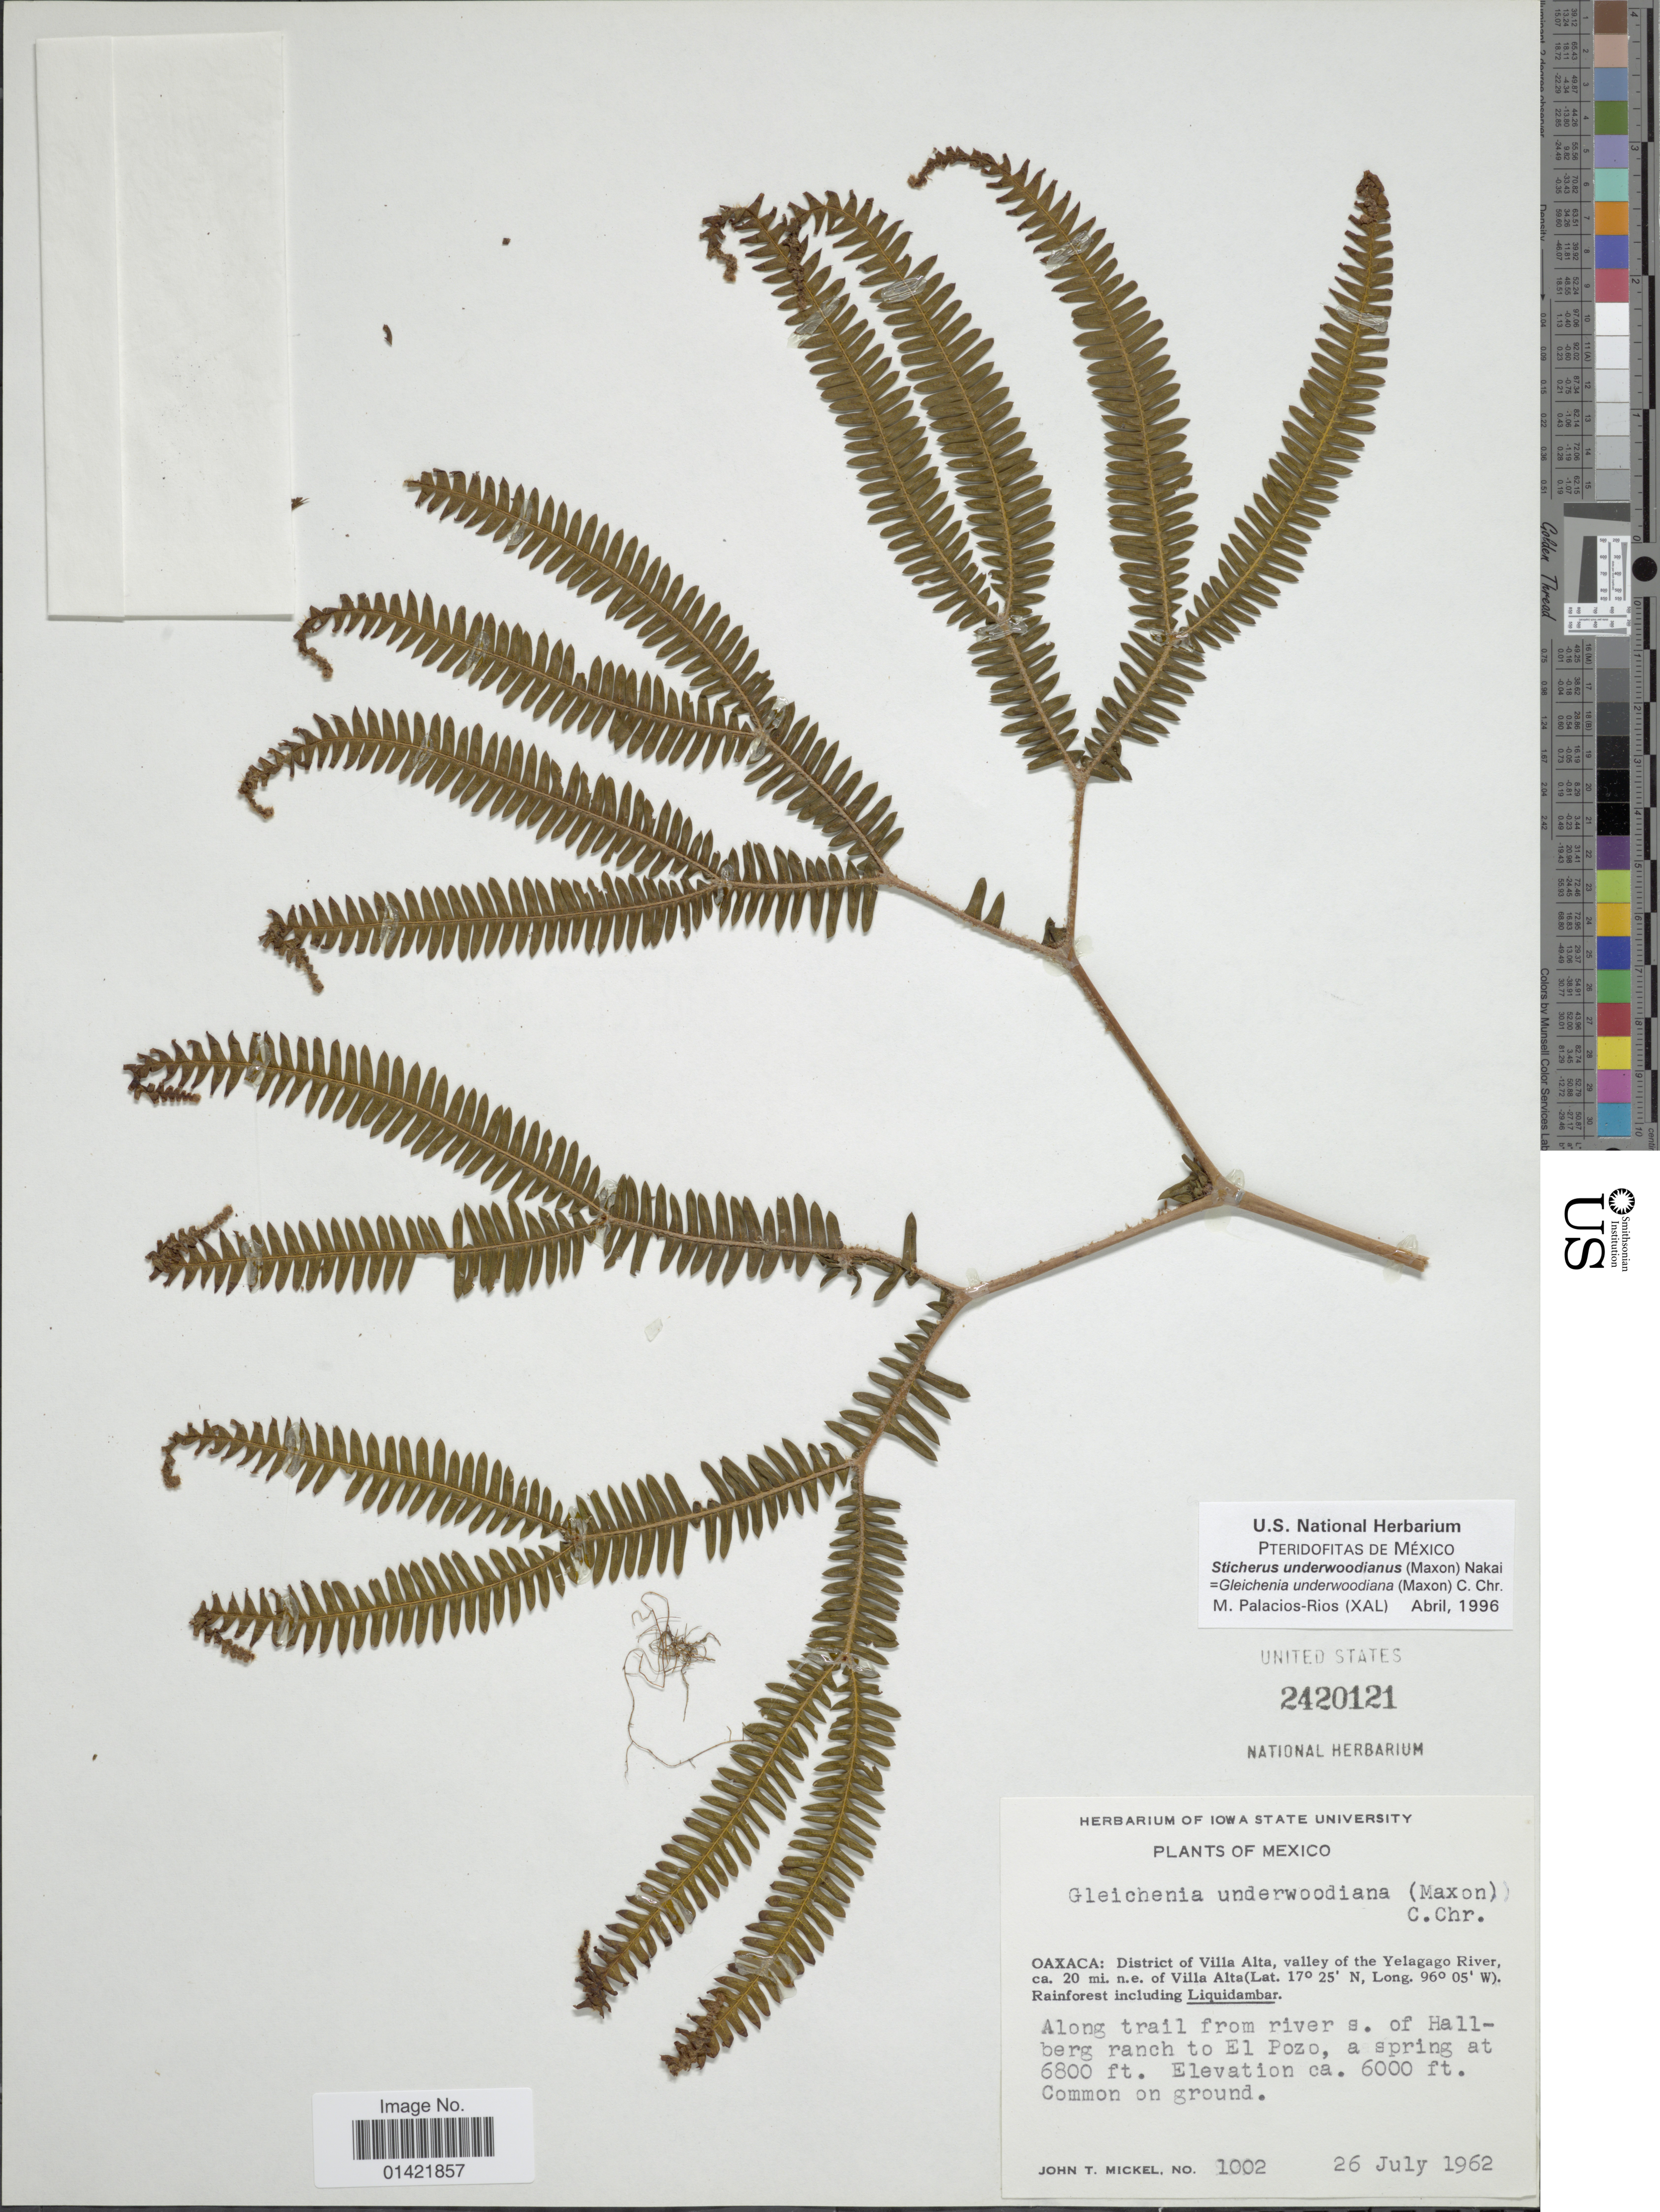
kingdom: Plantae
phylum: Tracheophyta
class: Polypodiopsida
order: Gleicheniales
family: Gleicheniaceae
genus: Sticherus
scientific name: Sticherus underwoodianus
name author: (Maxon) Nakai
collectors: J. T. Mickel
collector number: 1002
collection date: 1962-07-26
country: Mexico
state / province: Oaxaca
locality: District of Villa Alta, valley of the Yelagago River, ca. 20 mi. n.e. of Villa Alta. Along trail from river S. of Hallberg ranch to El Pozo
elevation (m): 1829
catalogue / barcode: US 2420121